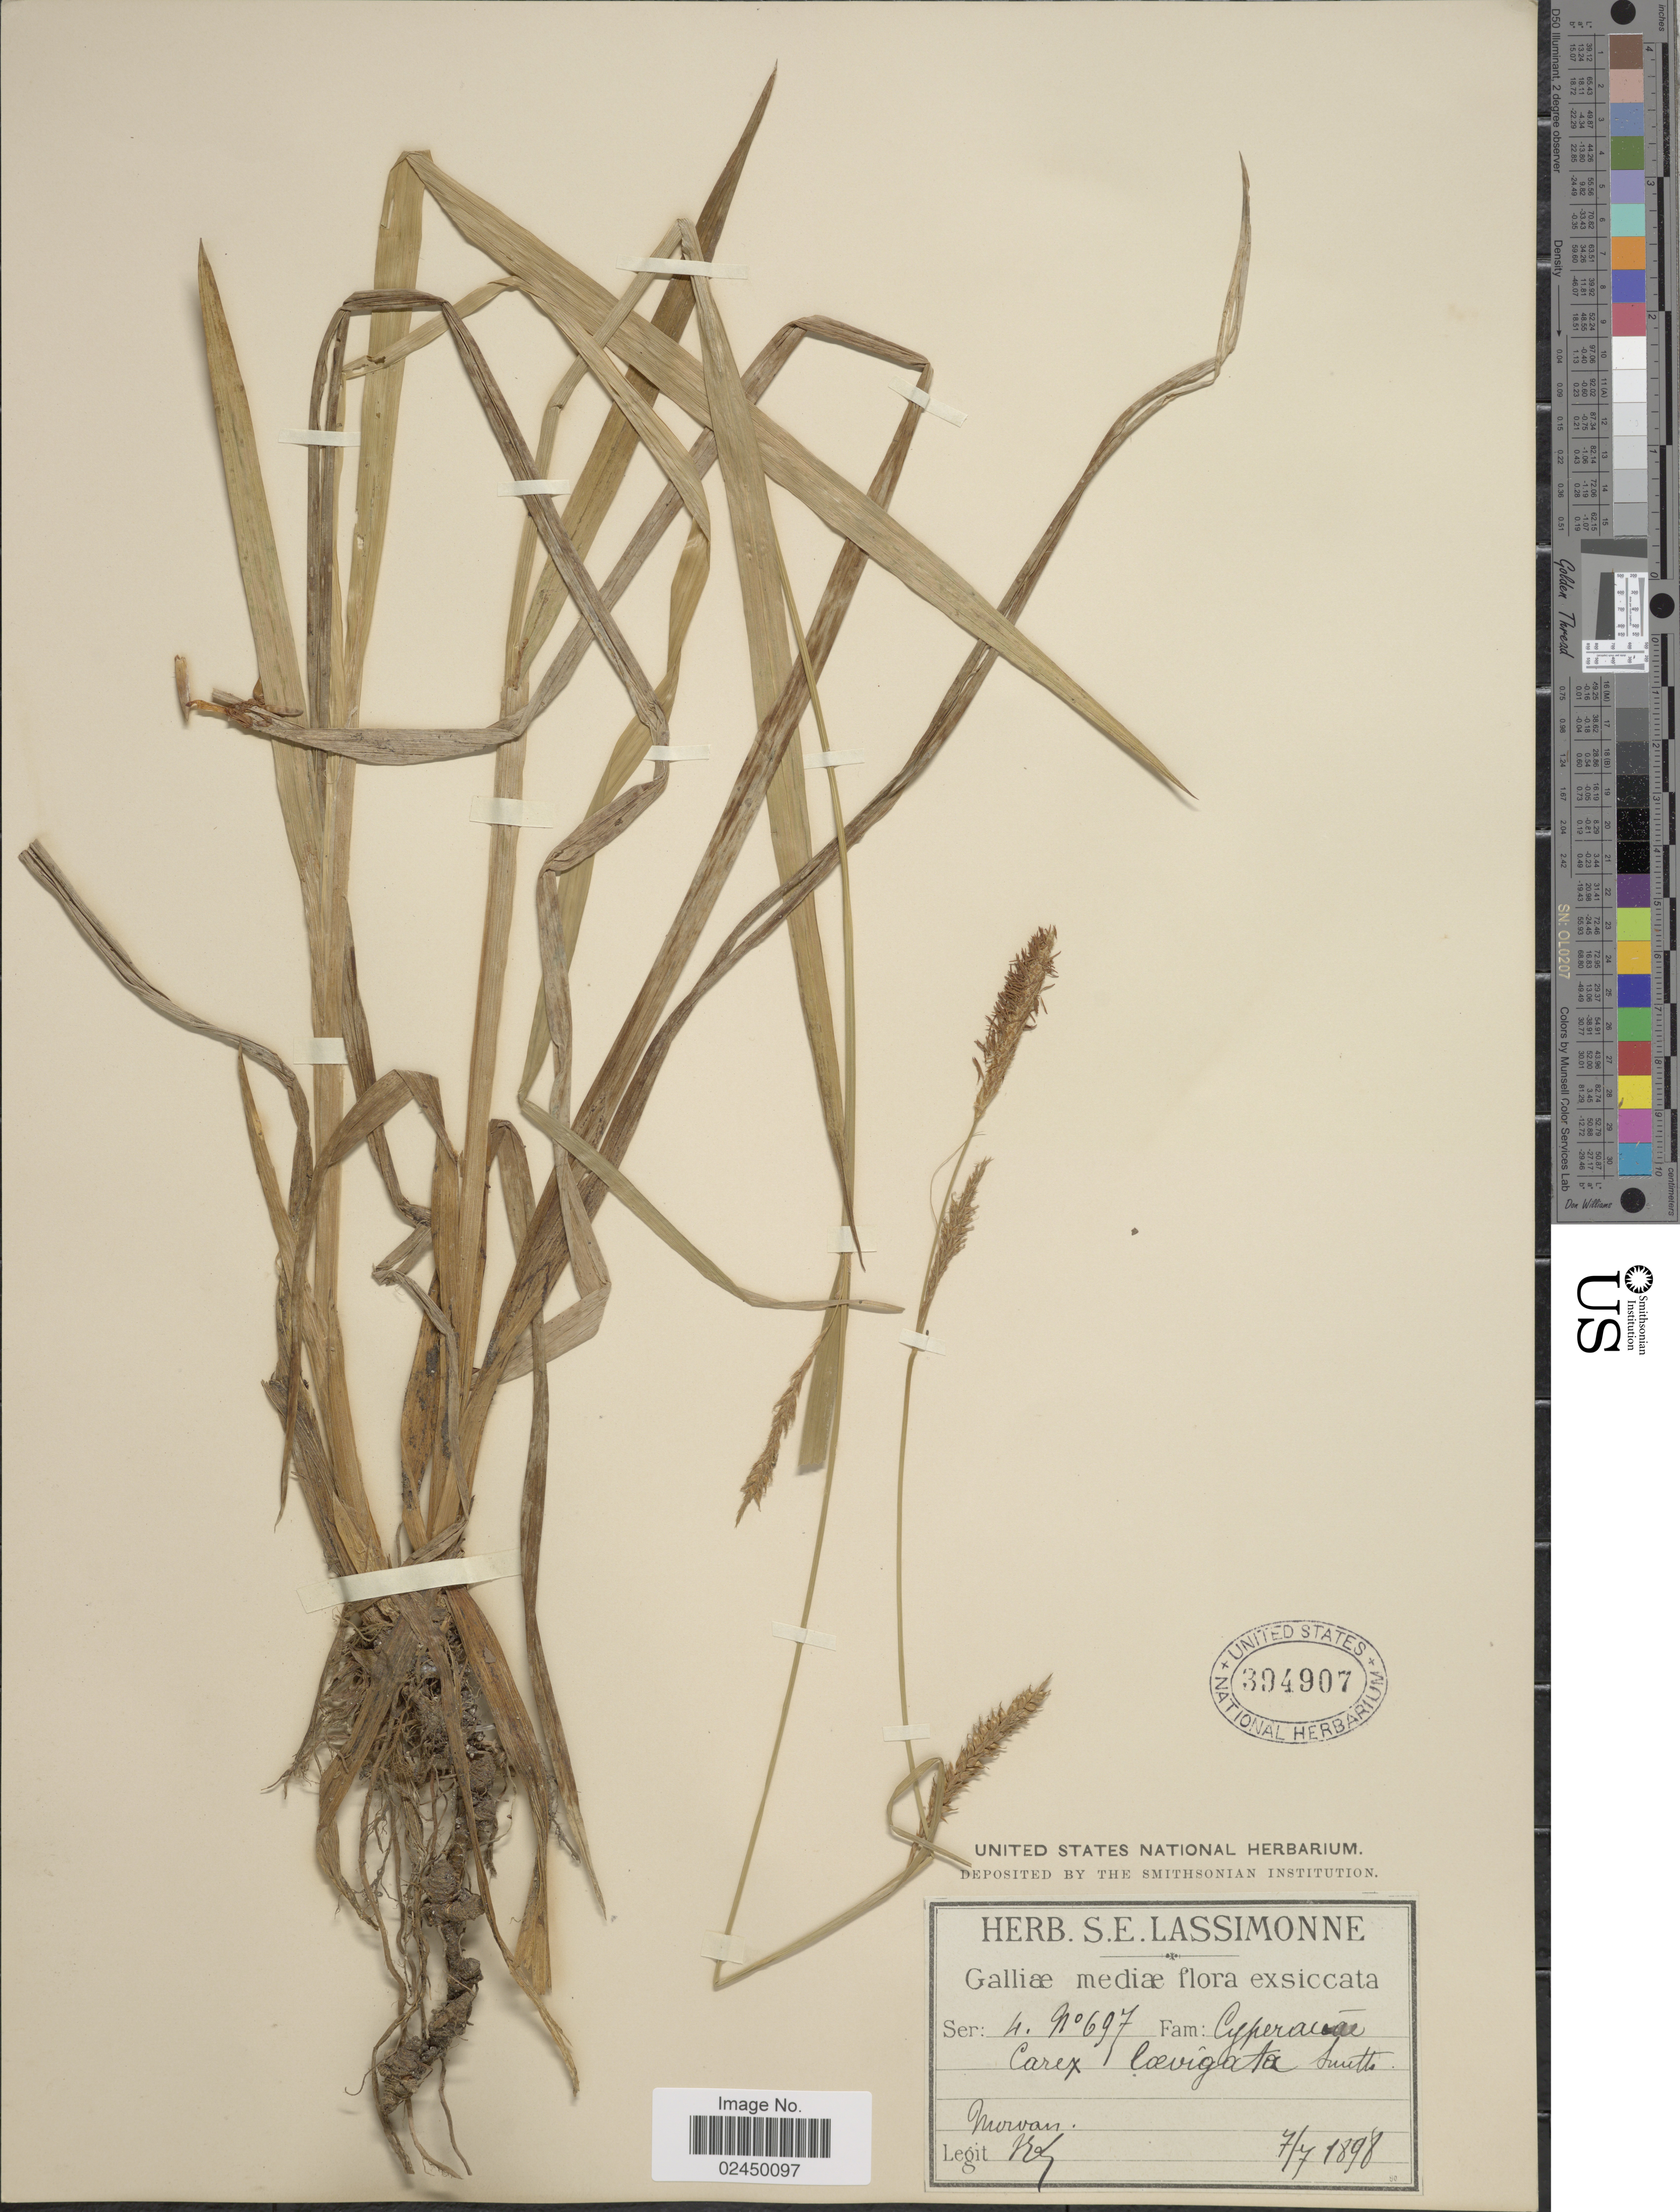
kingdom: Plantae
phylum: Tracheophyta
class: Liliopsida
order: Poales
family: Cyperaceae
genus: Carex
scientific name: Carex laevigata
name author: Sm.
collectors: S. Lassimonne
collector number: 697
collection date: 1898-07-07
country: France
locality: Galliæ mediæ, Morvan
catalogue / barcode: US 394907